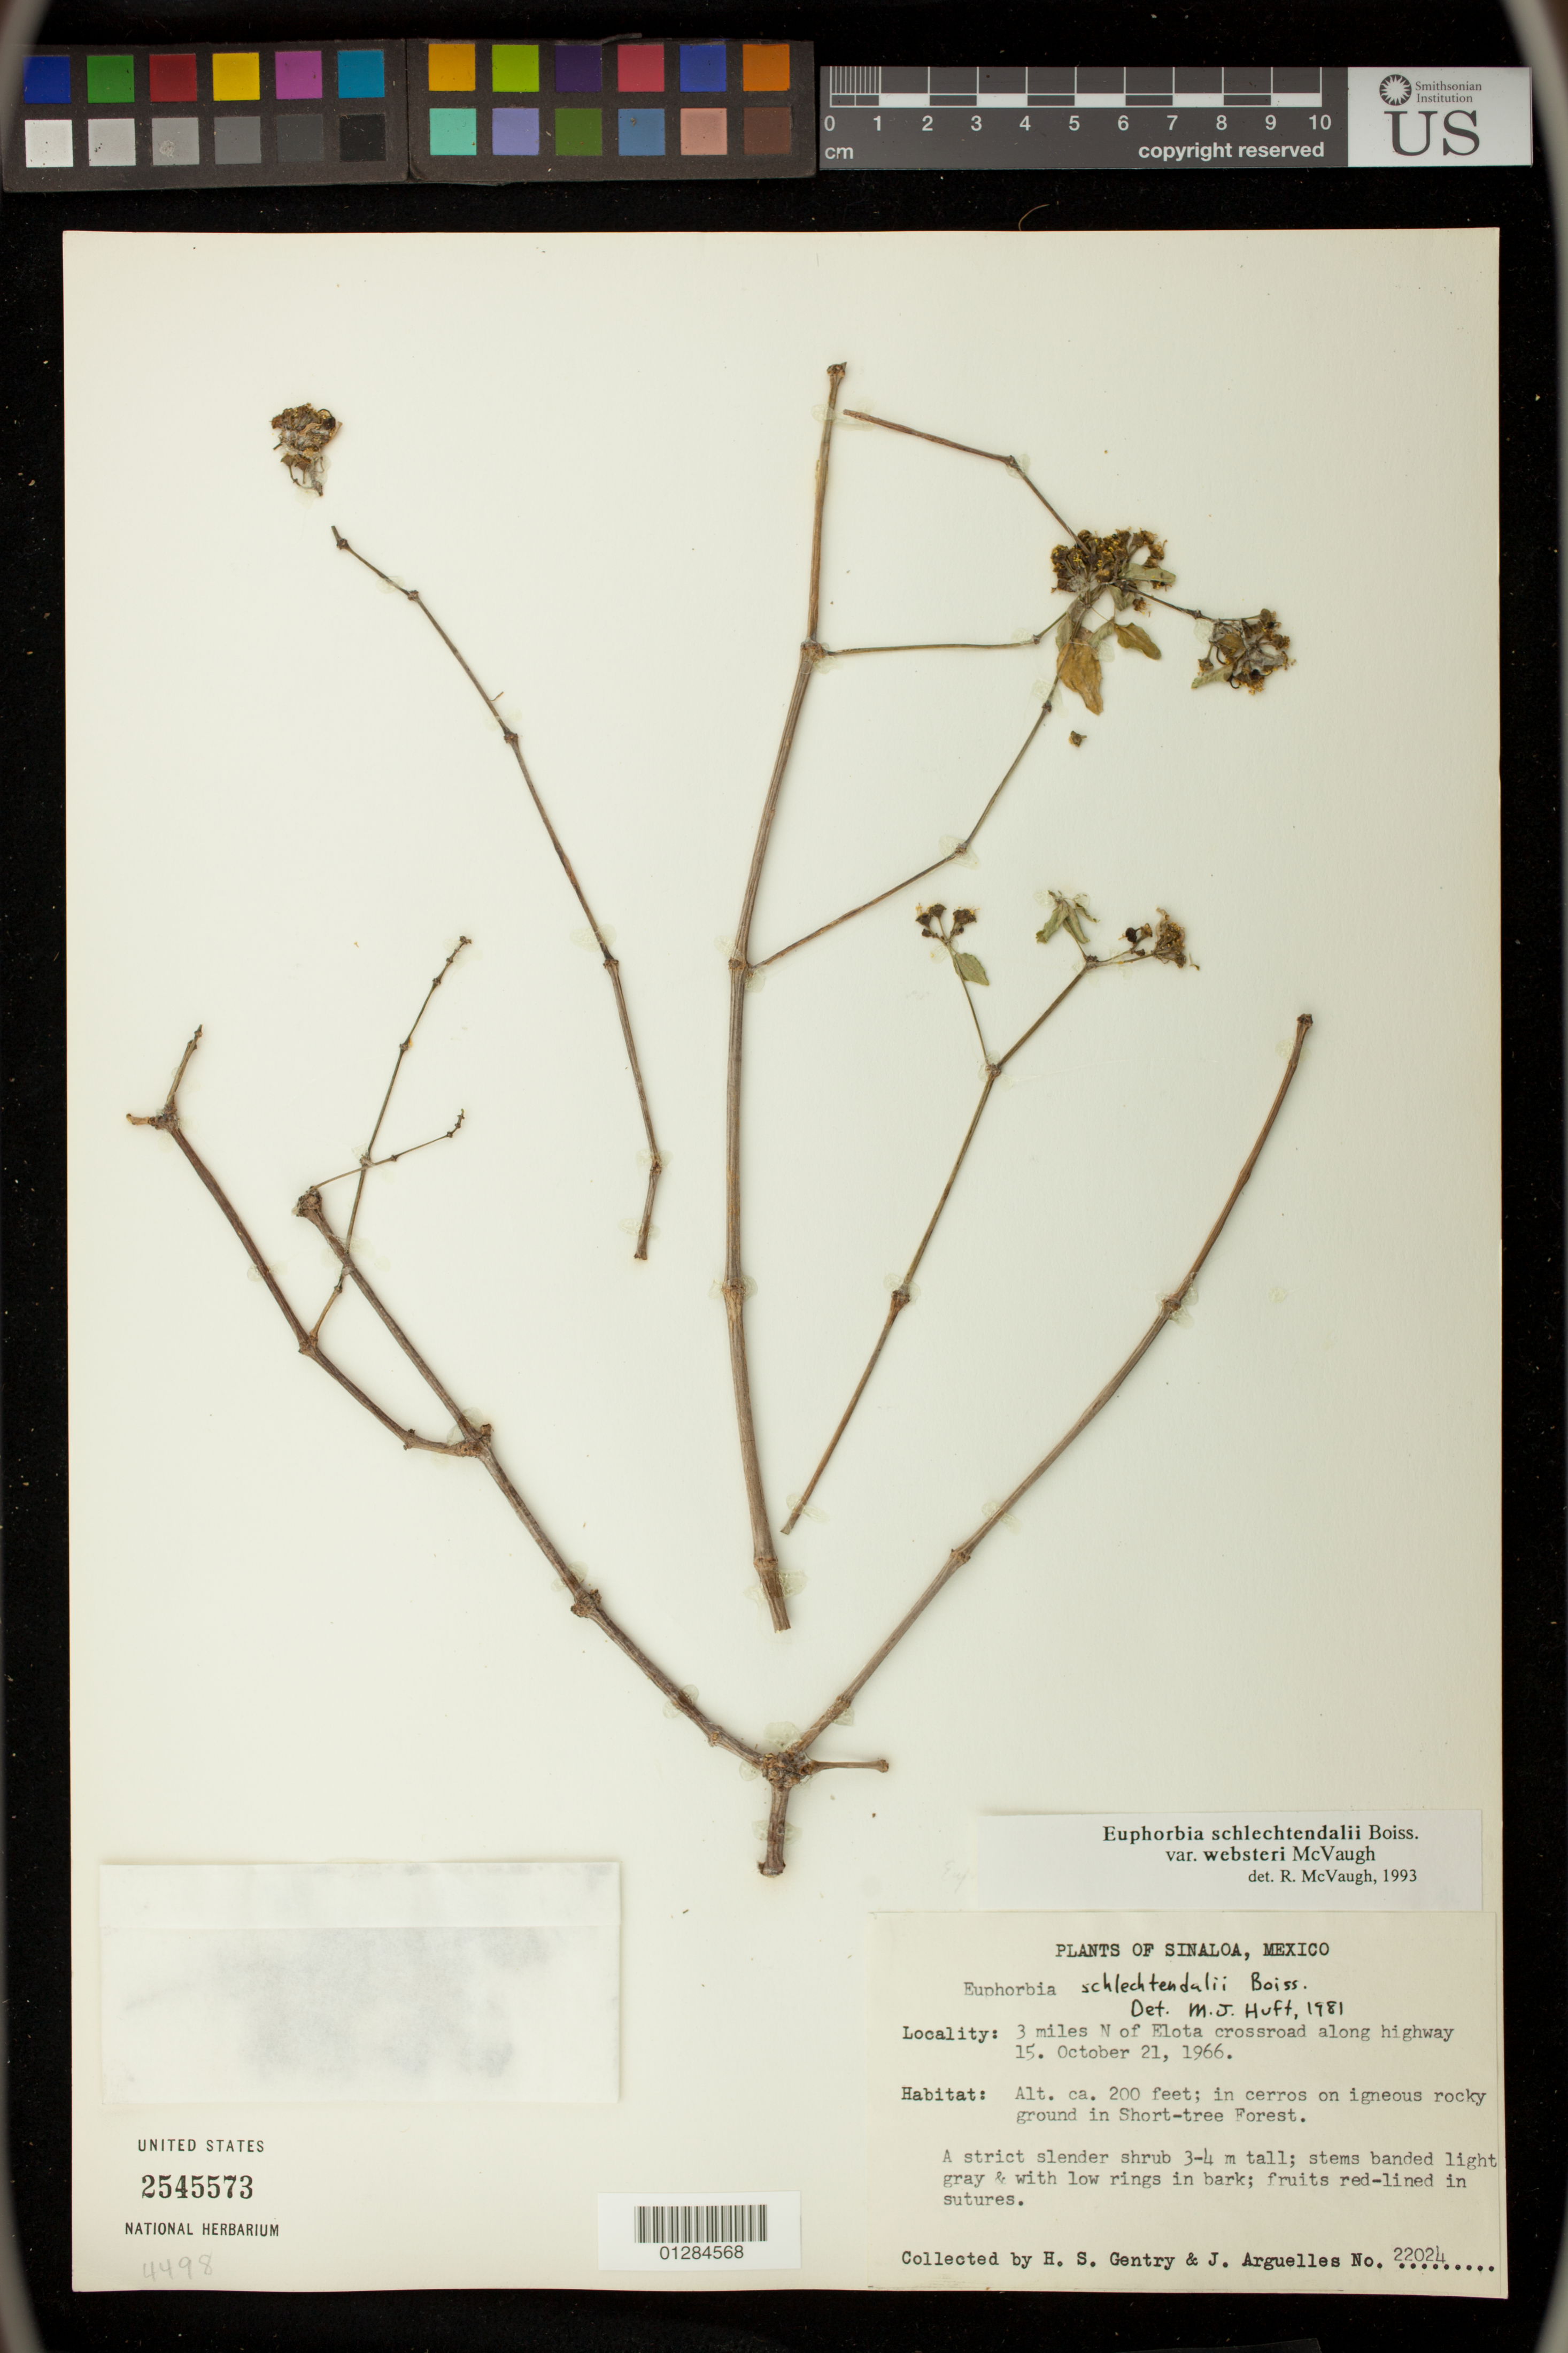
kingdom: Plantae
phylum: Tracheophyta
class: Magnoliopsida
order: Malpighiales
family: Euphorbiaceae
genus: Euphorbia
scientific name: Euphorbia schlechtendalii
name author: Boiss.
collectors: H. S. Gentry & J. Arguelles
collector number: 22024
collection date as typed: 21 Oct 1966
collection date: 1966-10-21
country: Mexico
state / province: Sinaloa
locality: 3 miles N of Elota crossroad along highway 15.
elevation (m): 61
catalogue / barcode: US 2545573